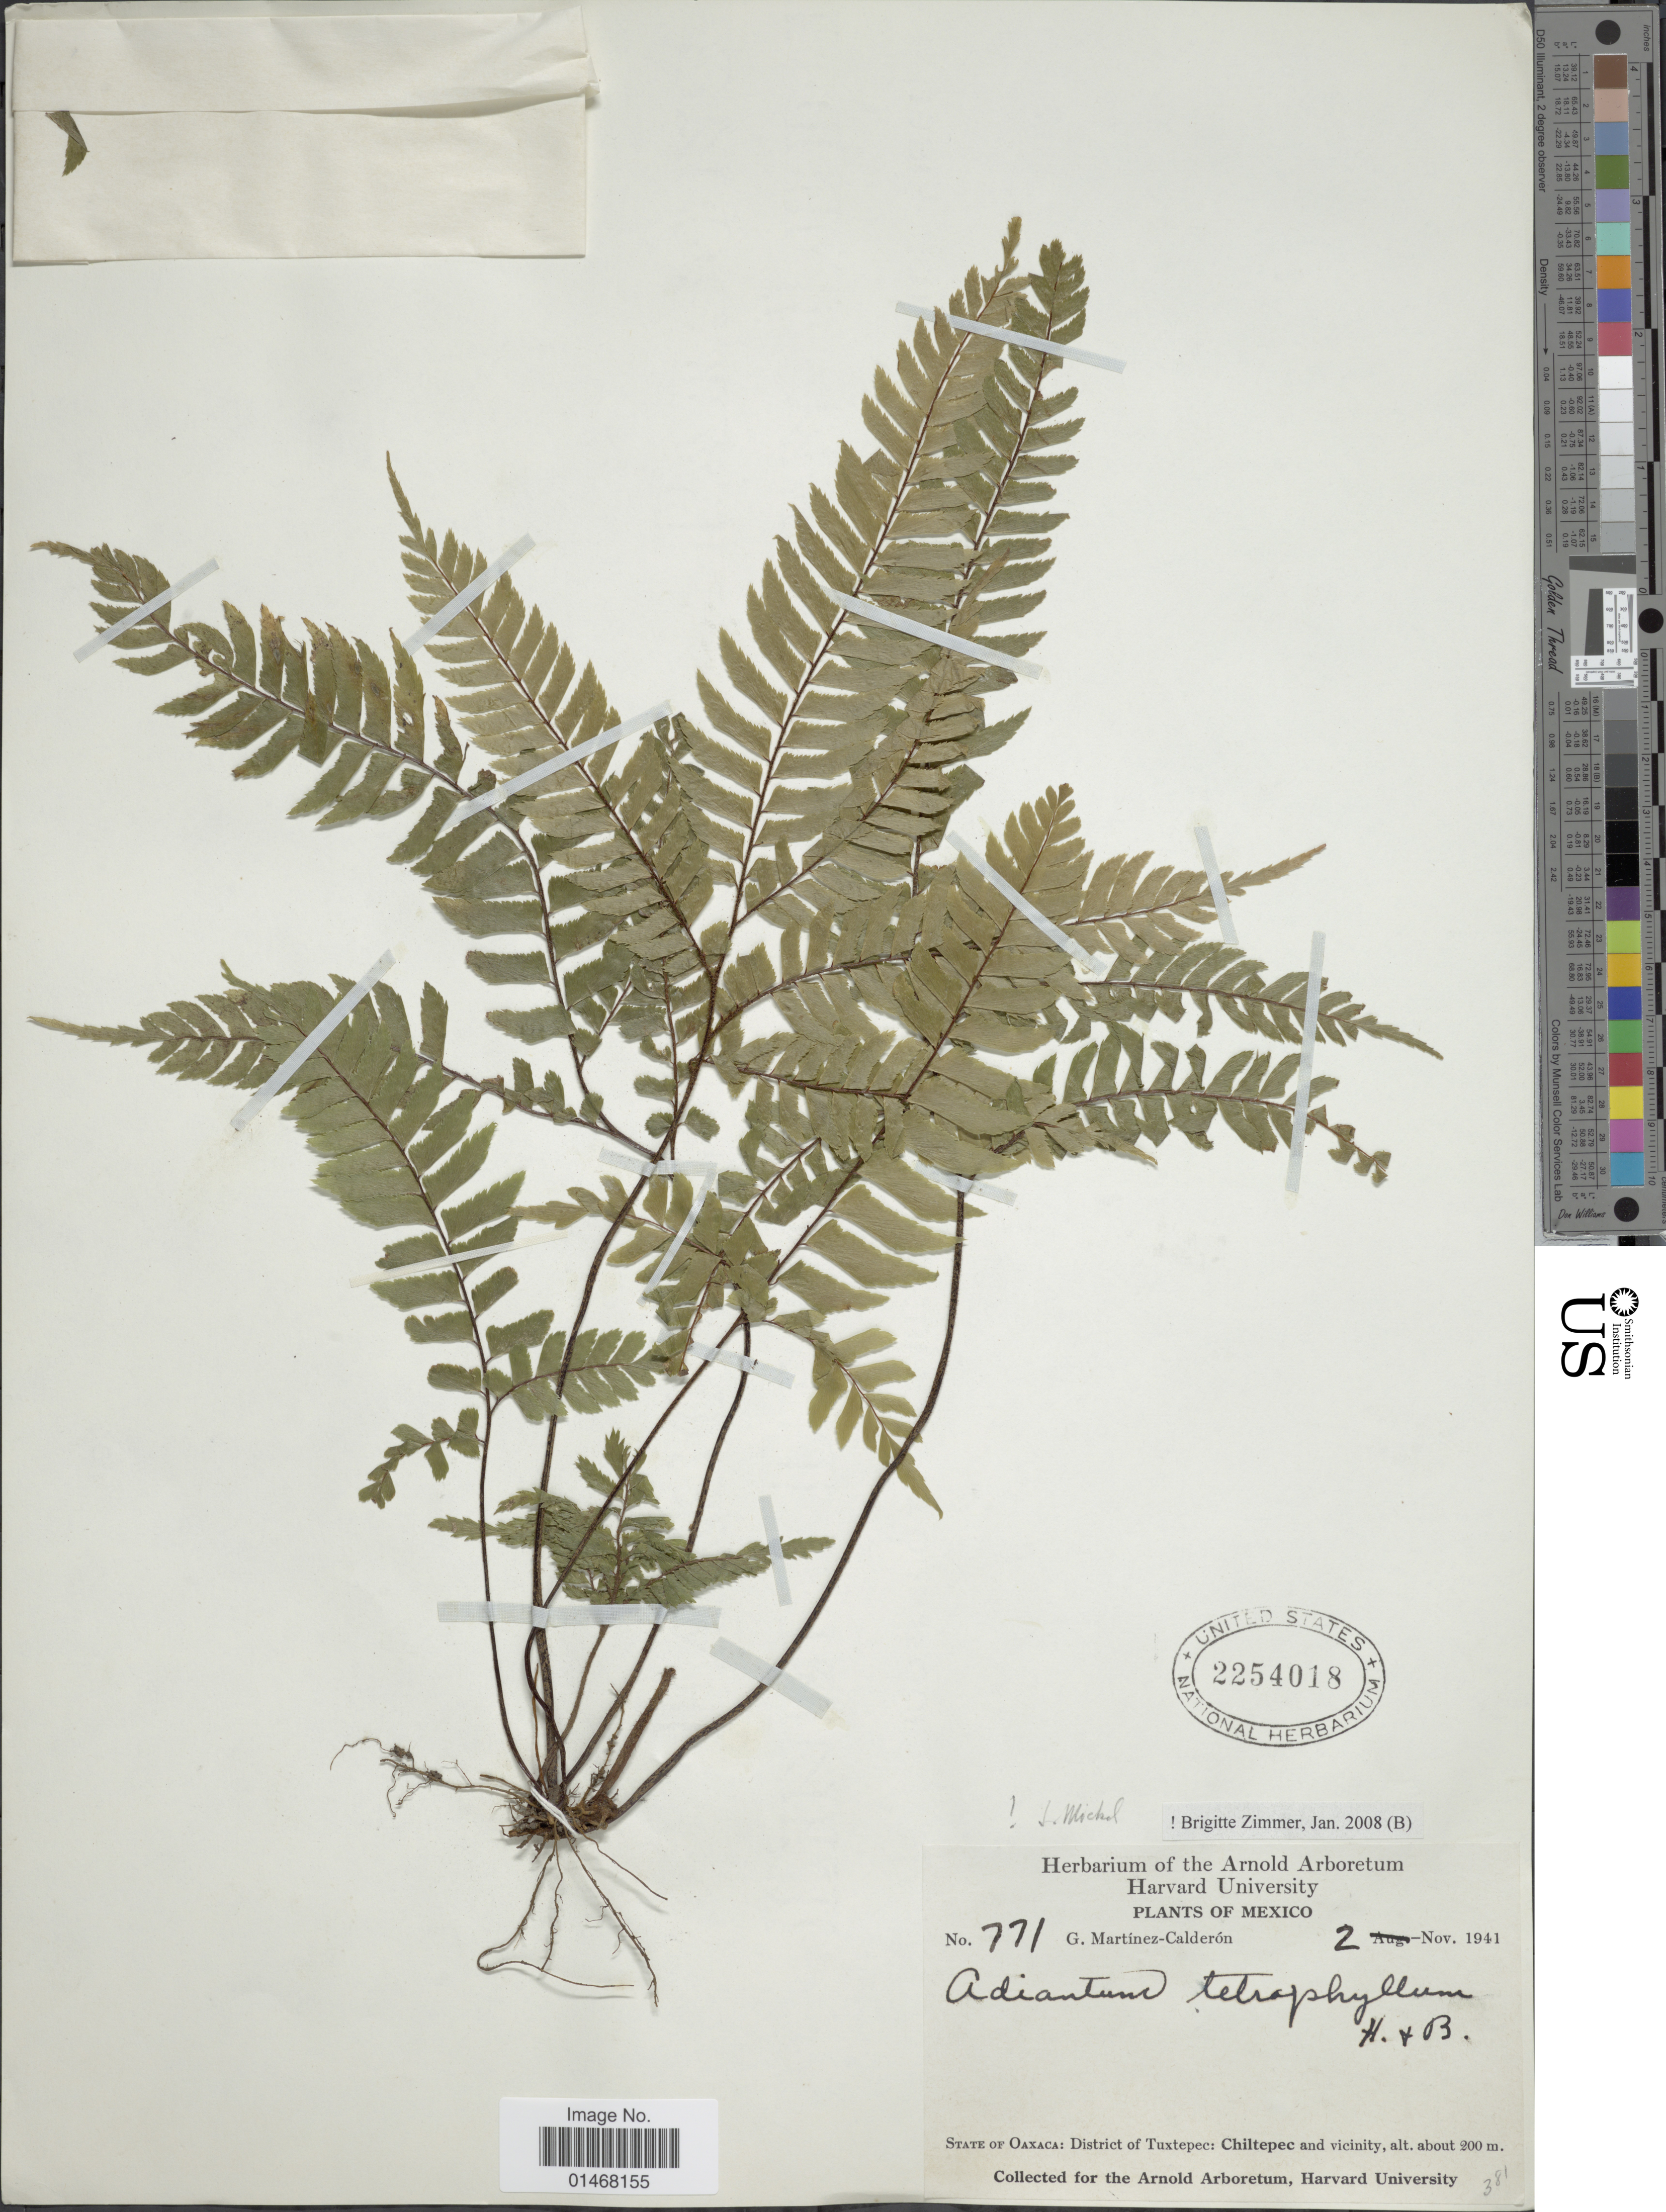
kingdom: Plantae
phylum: Tracheophyta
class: Polypodiopsida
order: Polypodiales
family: Pteridaceae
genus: Adiantum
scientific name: Adiantum tetraphyllum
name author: Humb. & Bonpl. ex Willd.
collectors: G. Martínez Calderón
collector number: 771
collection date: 1941-11-02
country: Mexico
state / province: Oaxaca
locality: District of Tuxtepec: Chiltepec and vicinity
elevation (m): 200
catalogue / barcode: US 2254018